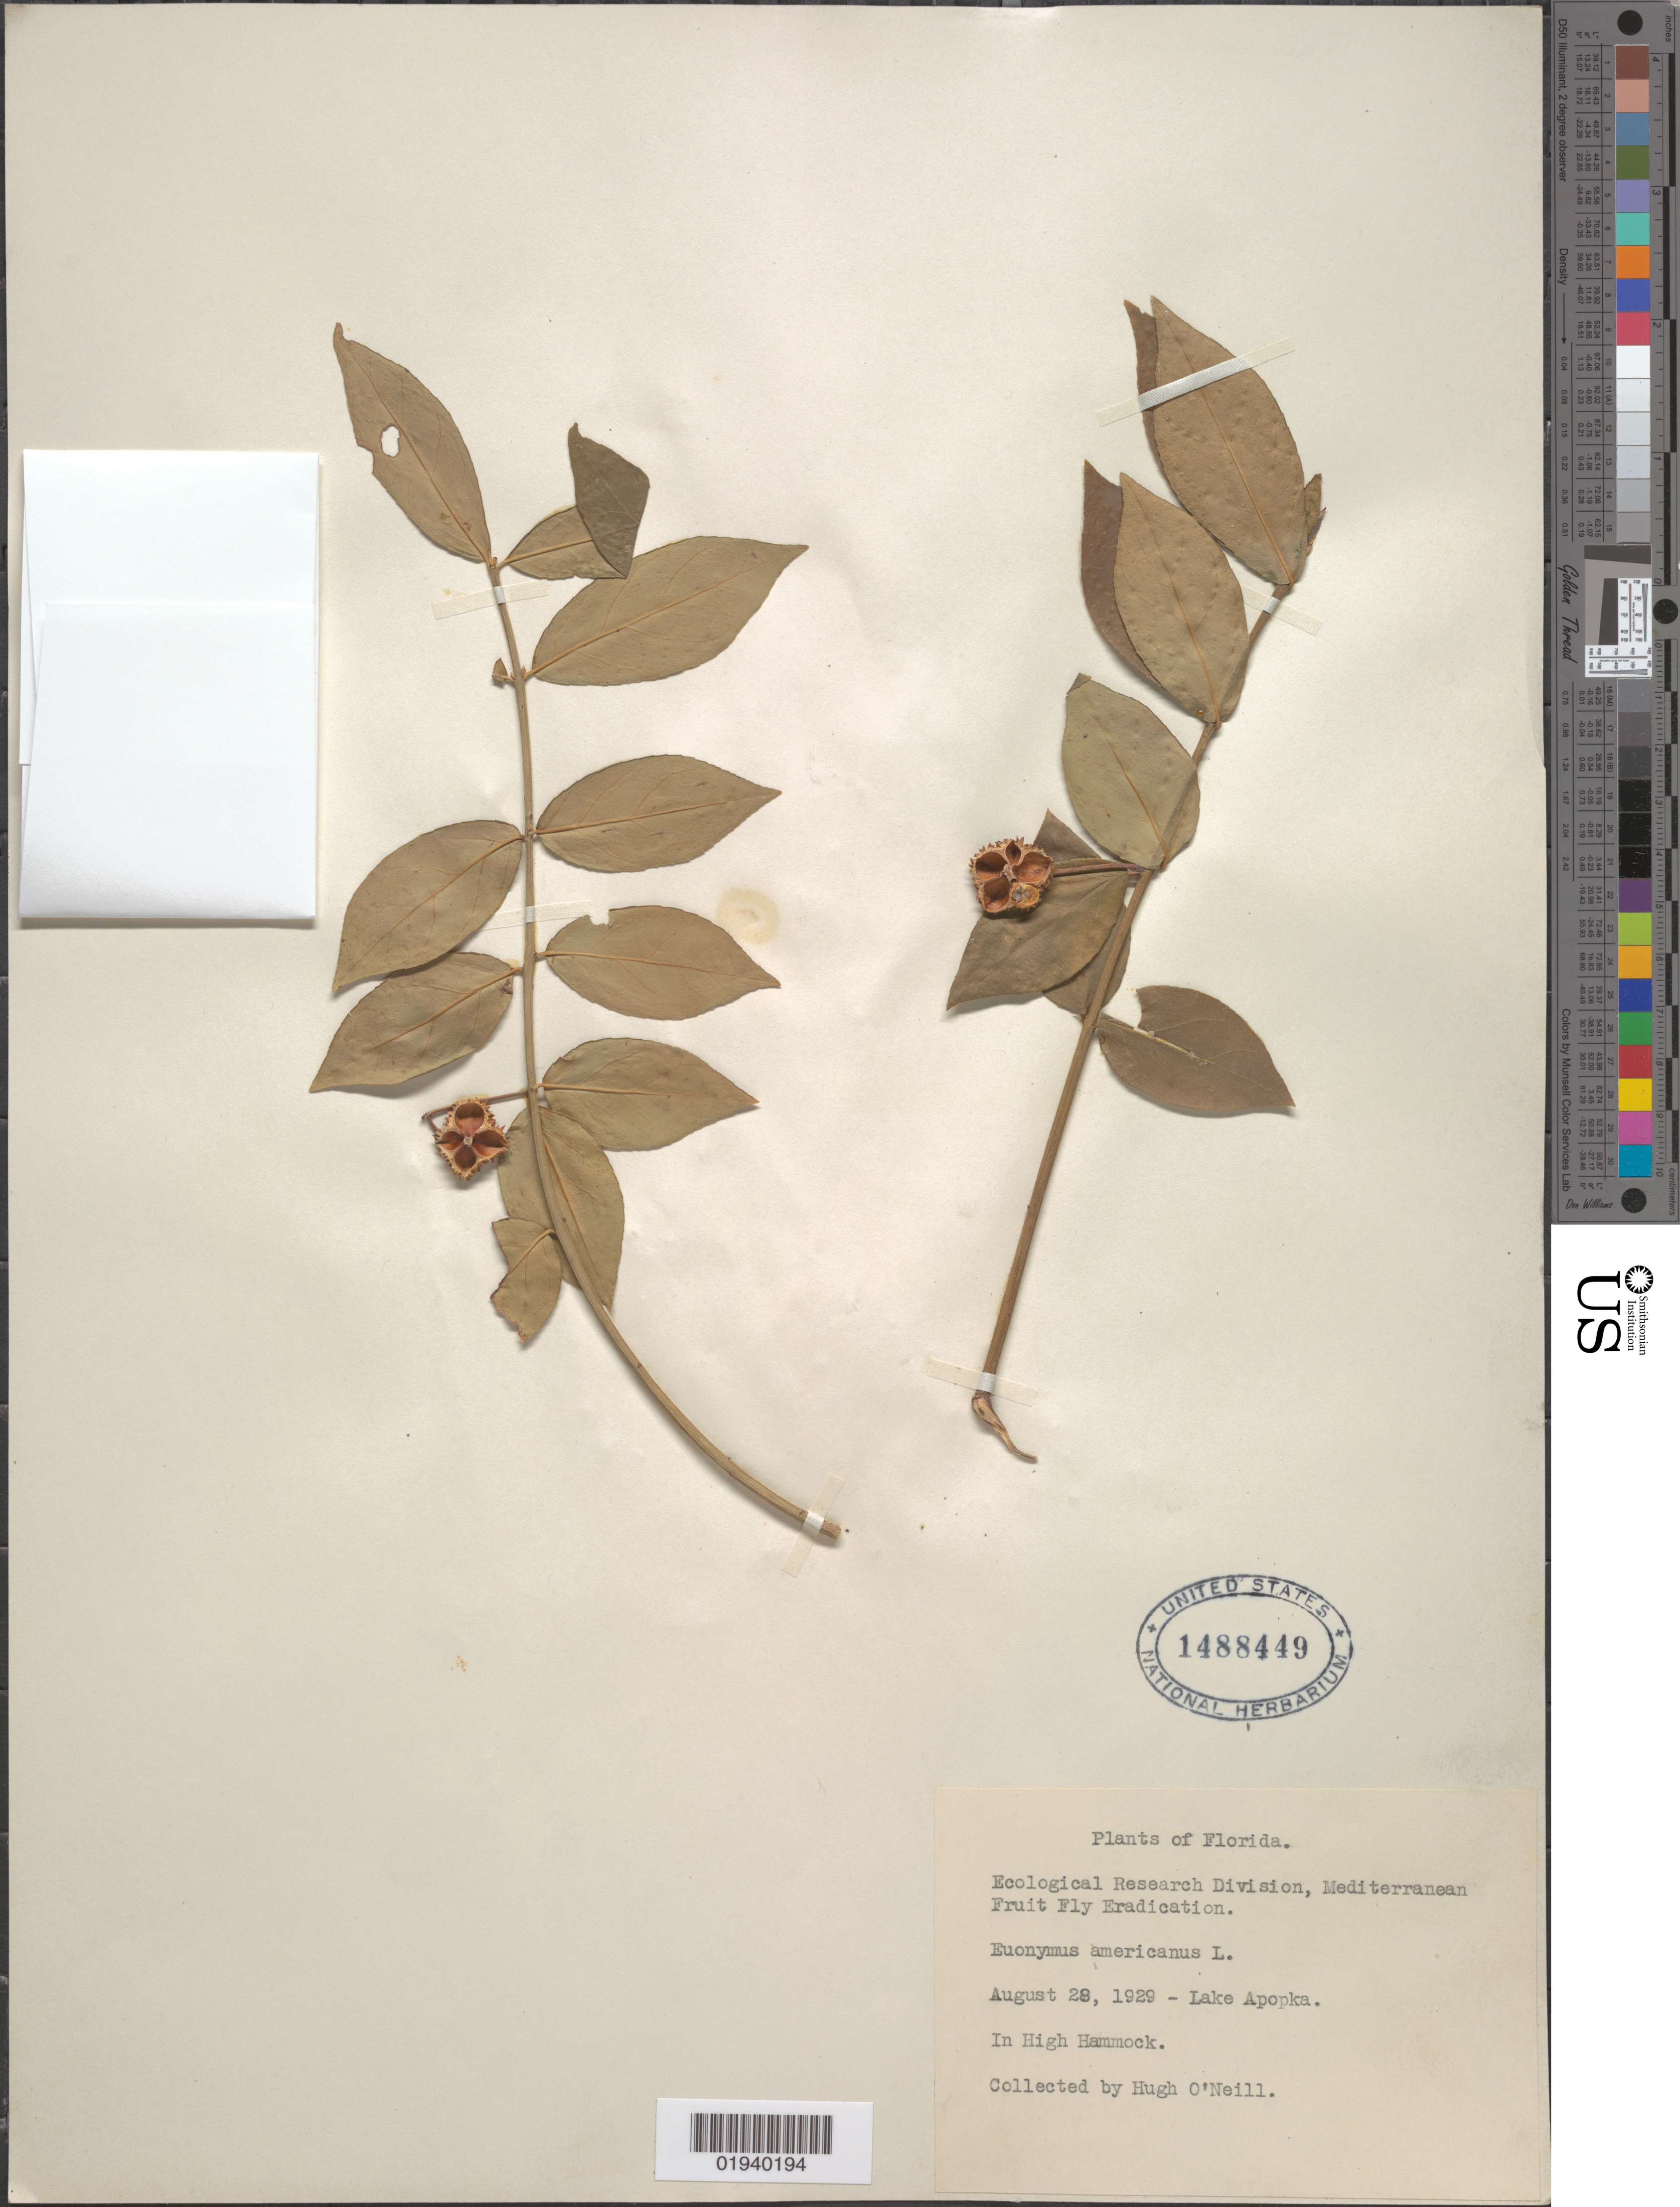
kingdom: Plantae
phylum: Tracheophyta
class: Magnoliopsida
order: Celastrales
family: Celastraceae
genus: Euonymus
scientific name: Euonymus americanus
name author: L.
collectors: H. O'Neill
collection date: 1929-08-28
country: United States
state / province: Florida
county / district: Orange County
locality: Lake Apopka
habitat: In high hammock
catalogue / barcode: US 1488449